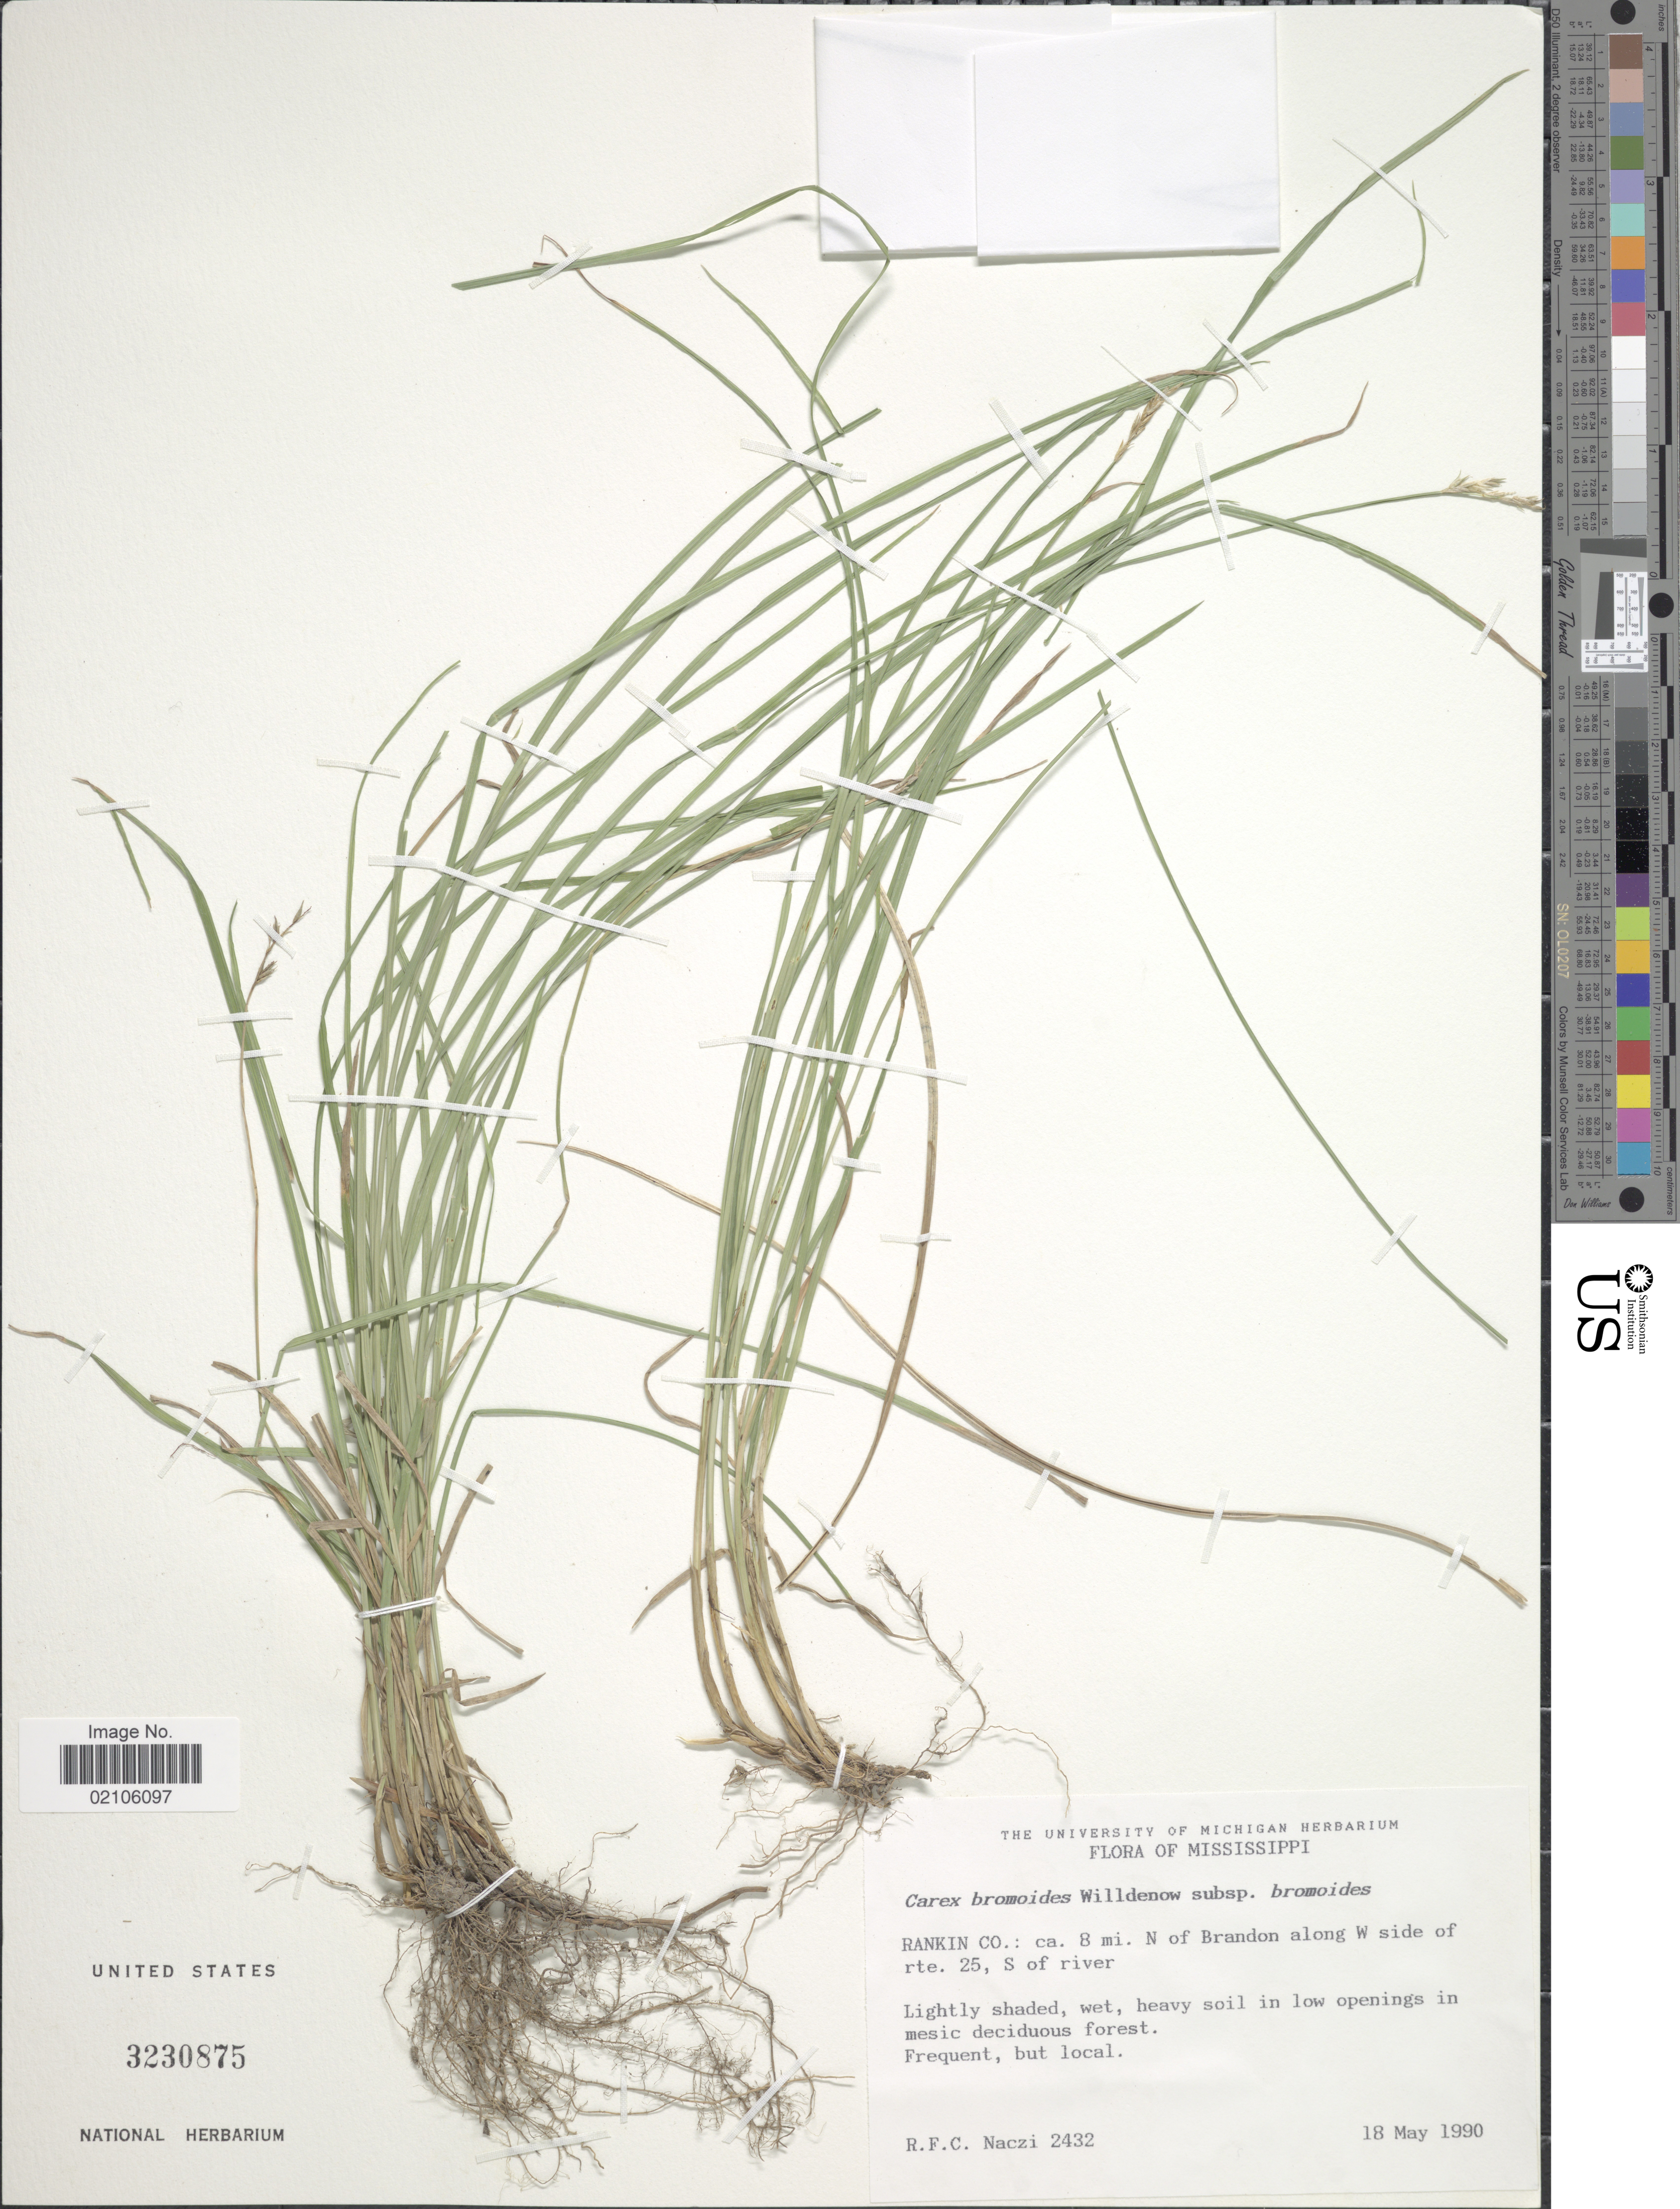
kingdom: Plantae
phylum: Tracheophyta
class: Liliopsida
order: Poales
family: Cyperaceae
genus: Carex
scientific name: Carex bromoides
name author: Willd.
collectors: R. F. C. Naczi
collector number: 2432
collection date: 1990-05-18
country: United States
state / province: Mississippi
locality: Rankin Co: ca. 8 mi N of Brandon along W side of rte. 25, S of river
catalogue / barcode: US 3230875